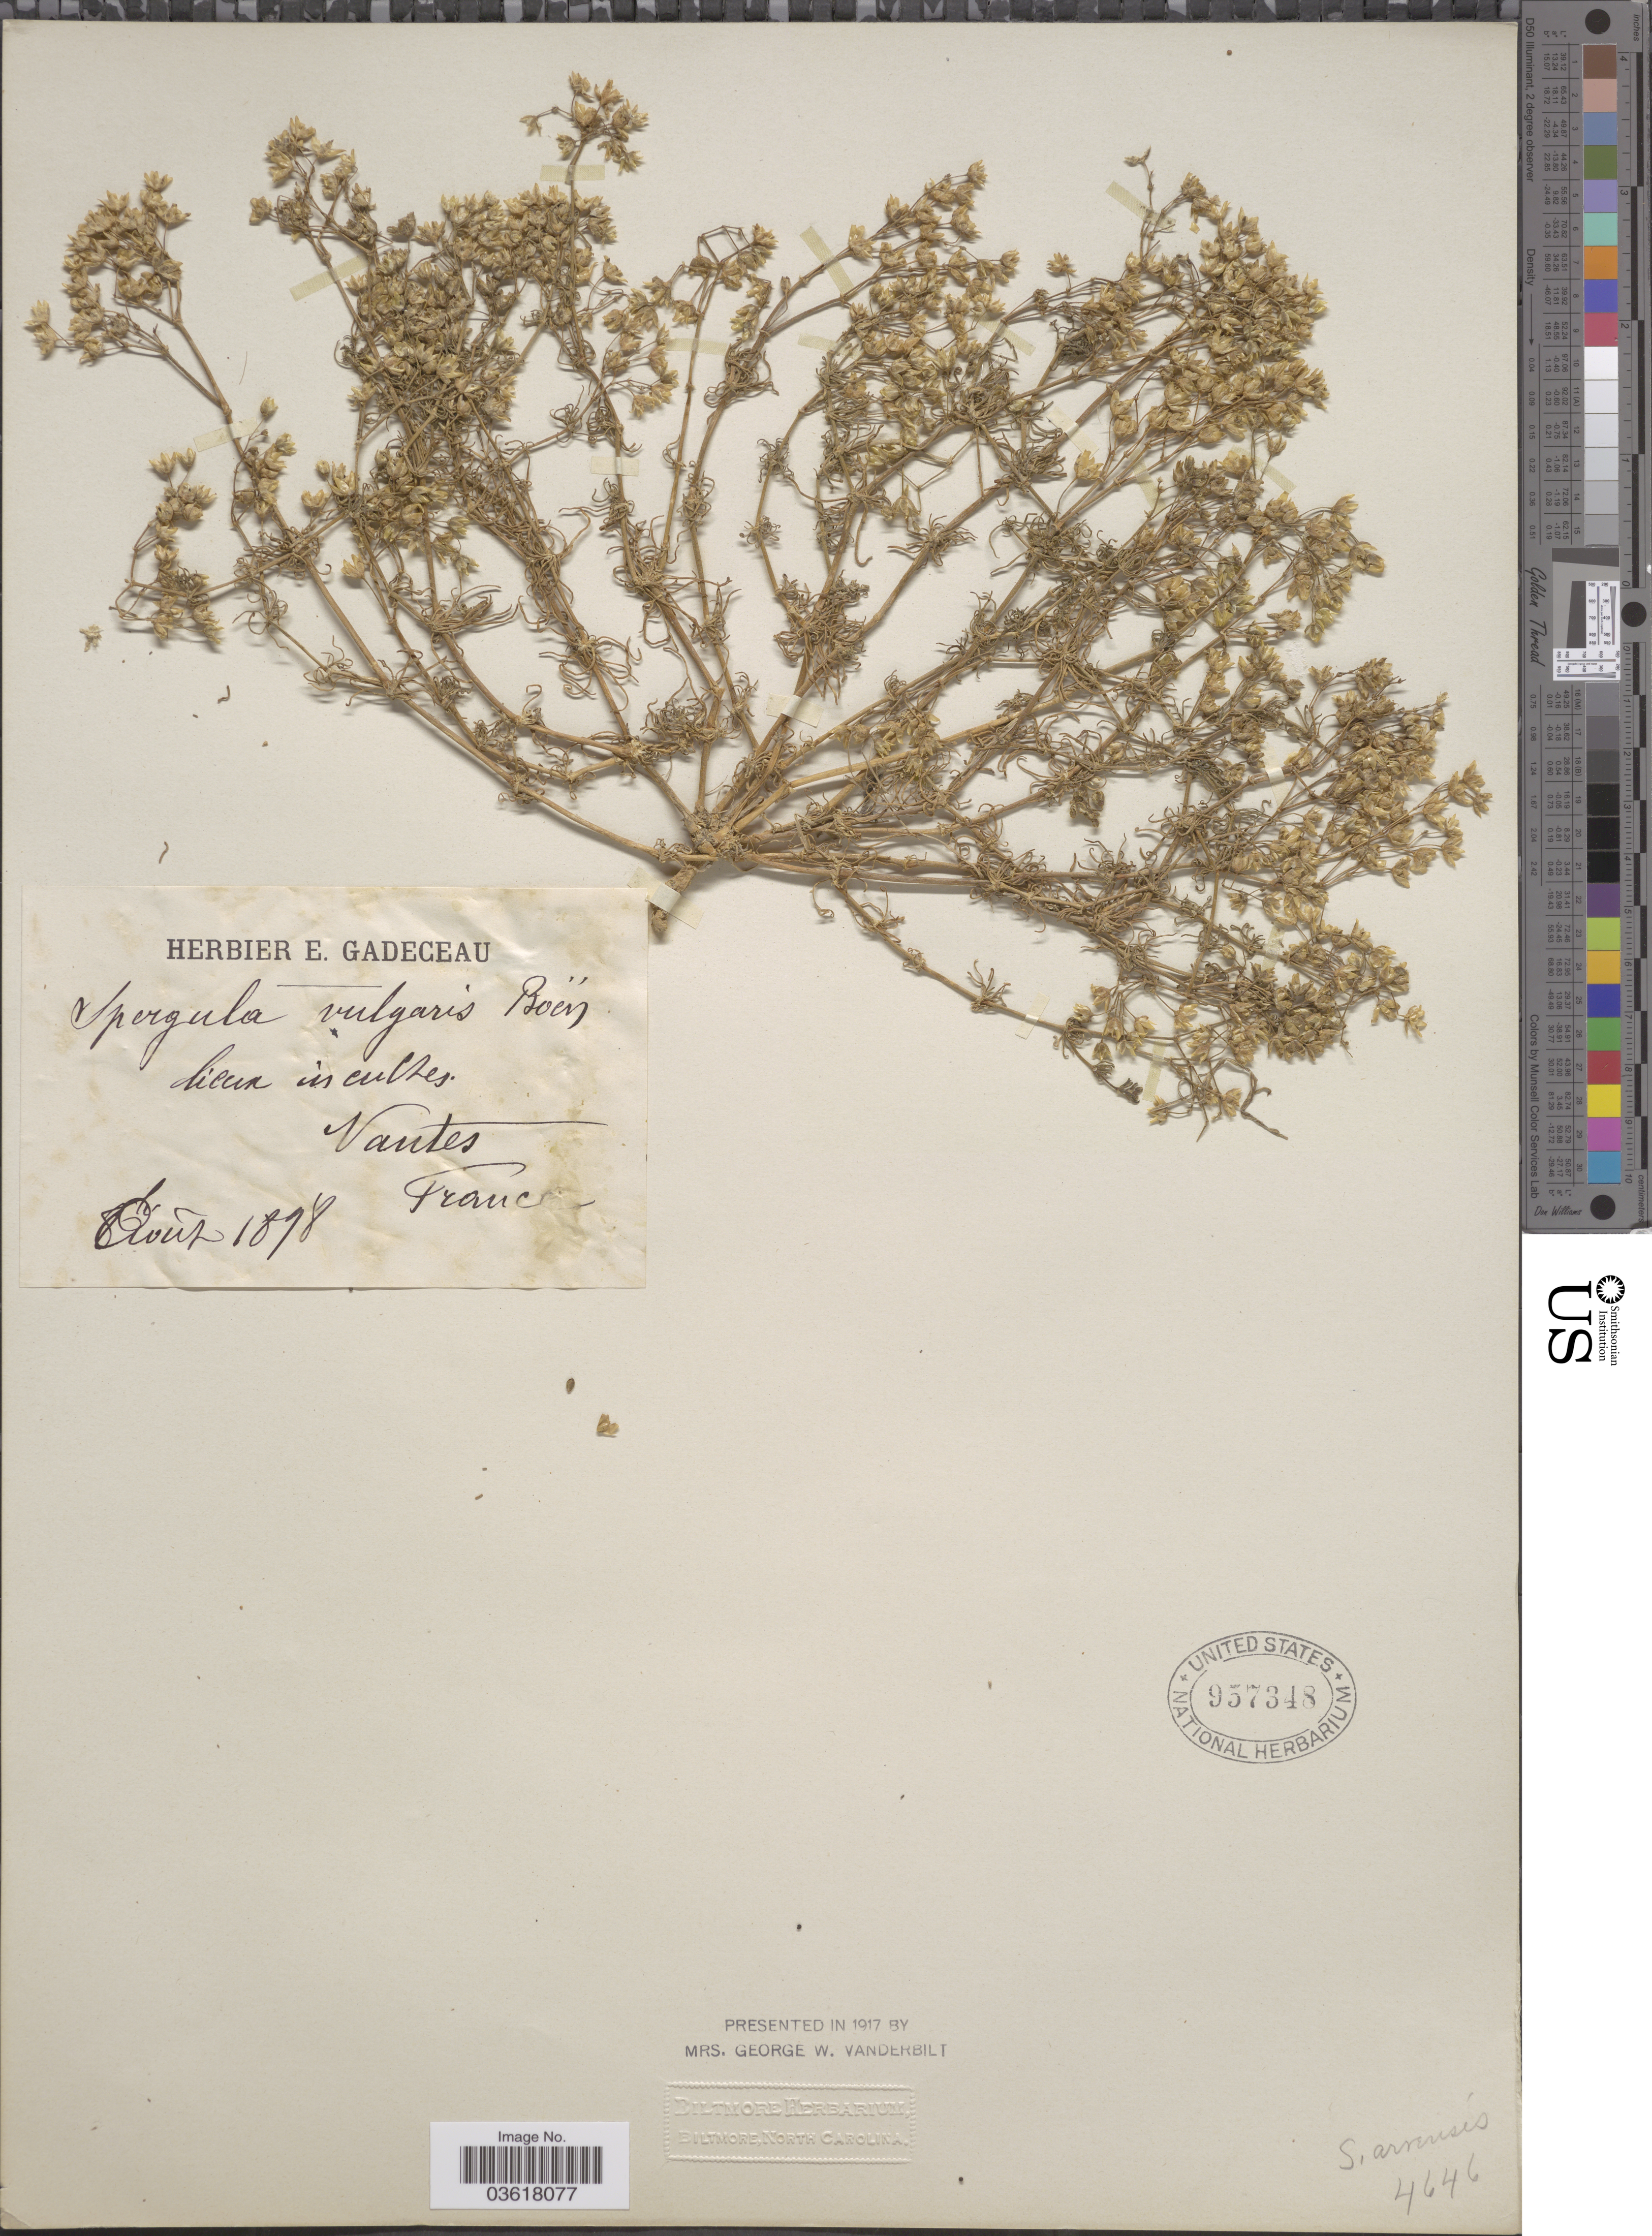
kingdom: Plantae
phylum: Tracheophyta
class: Magnoliopsida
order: Caryophyllales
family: Caryophyllaceae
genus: Spergula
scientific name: Spergula vulgaris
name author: Boenn.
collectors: Ex Herb. E. Gadeceau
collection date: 1898-08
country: France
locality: Vantes.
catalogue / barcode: US 957348